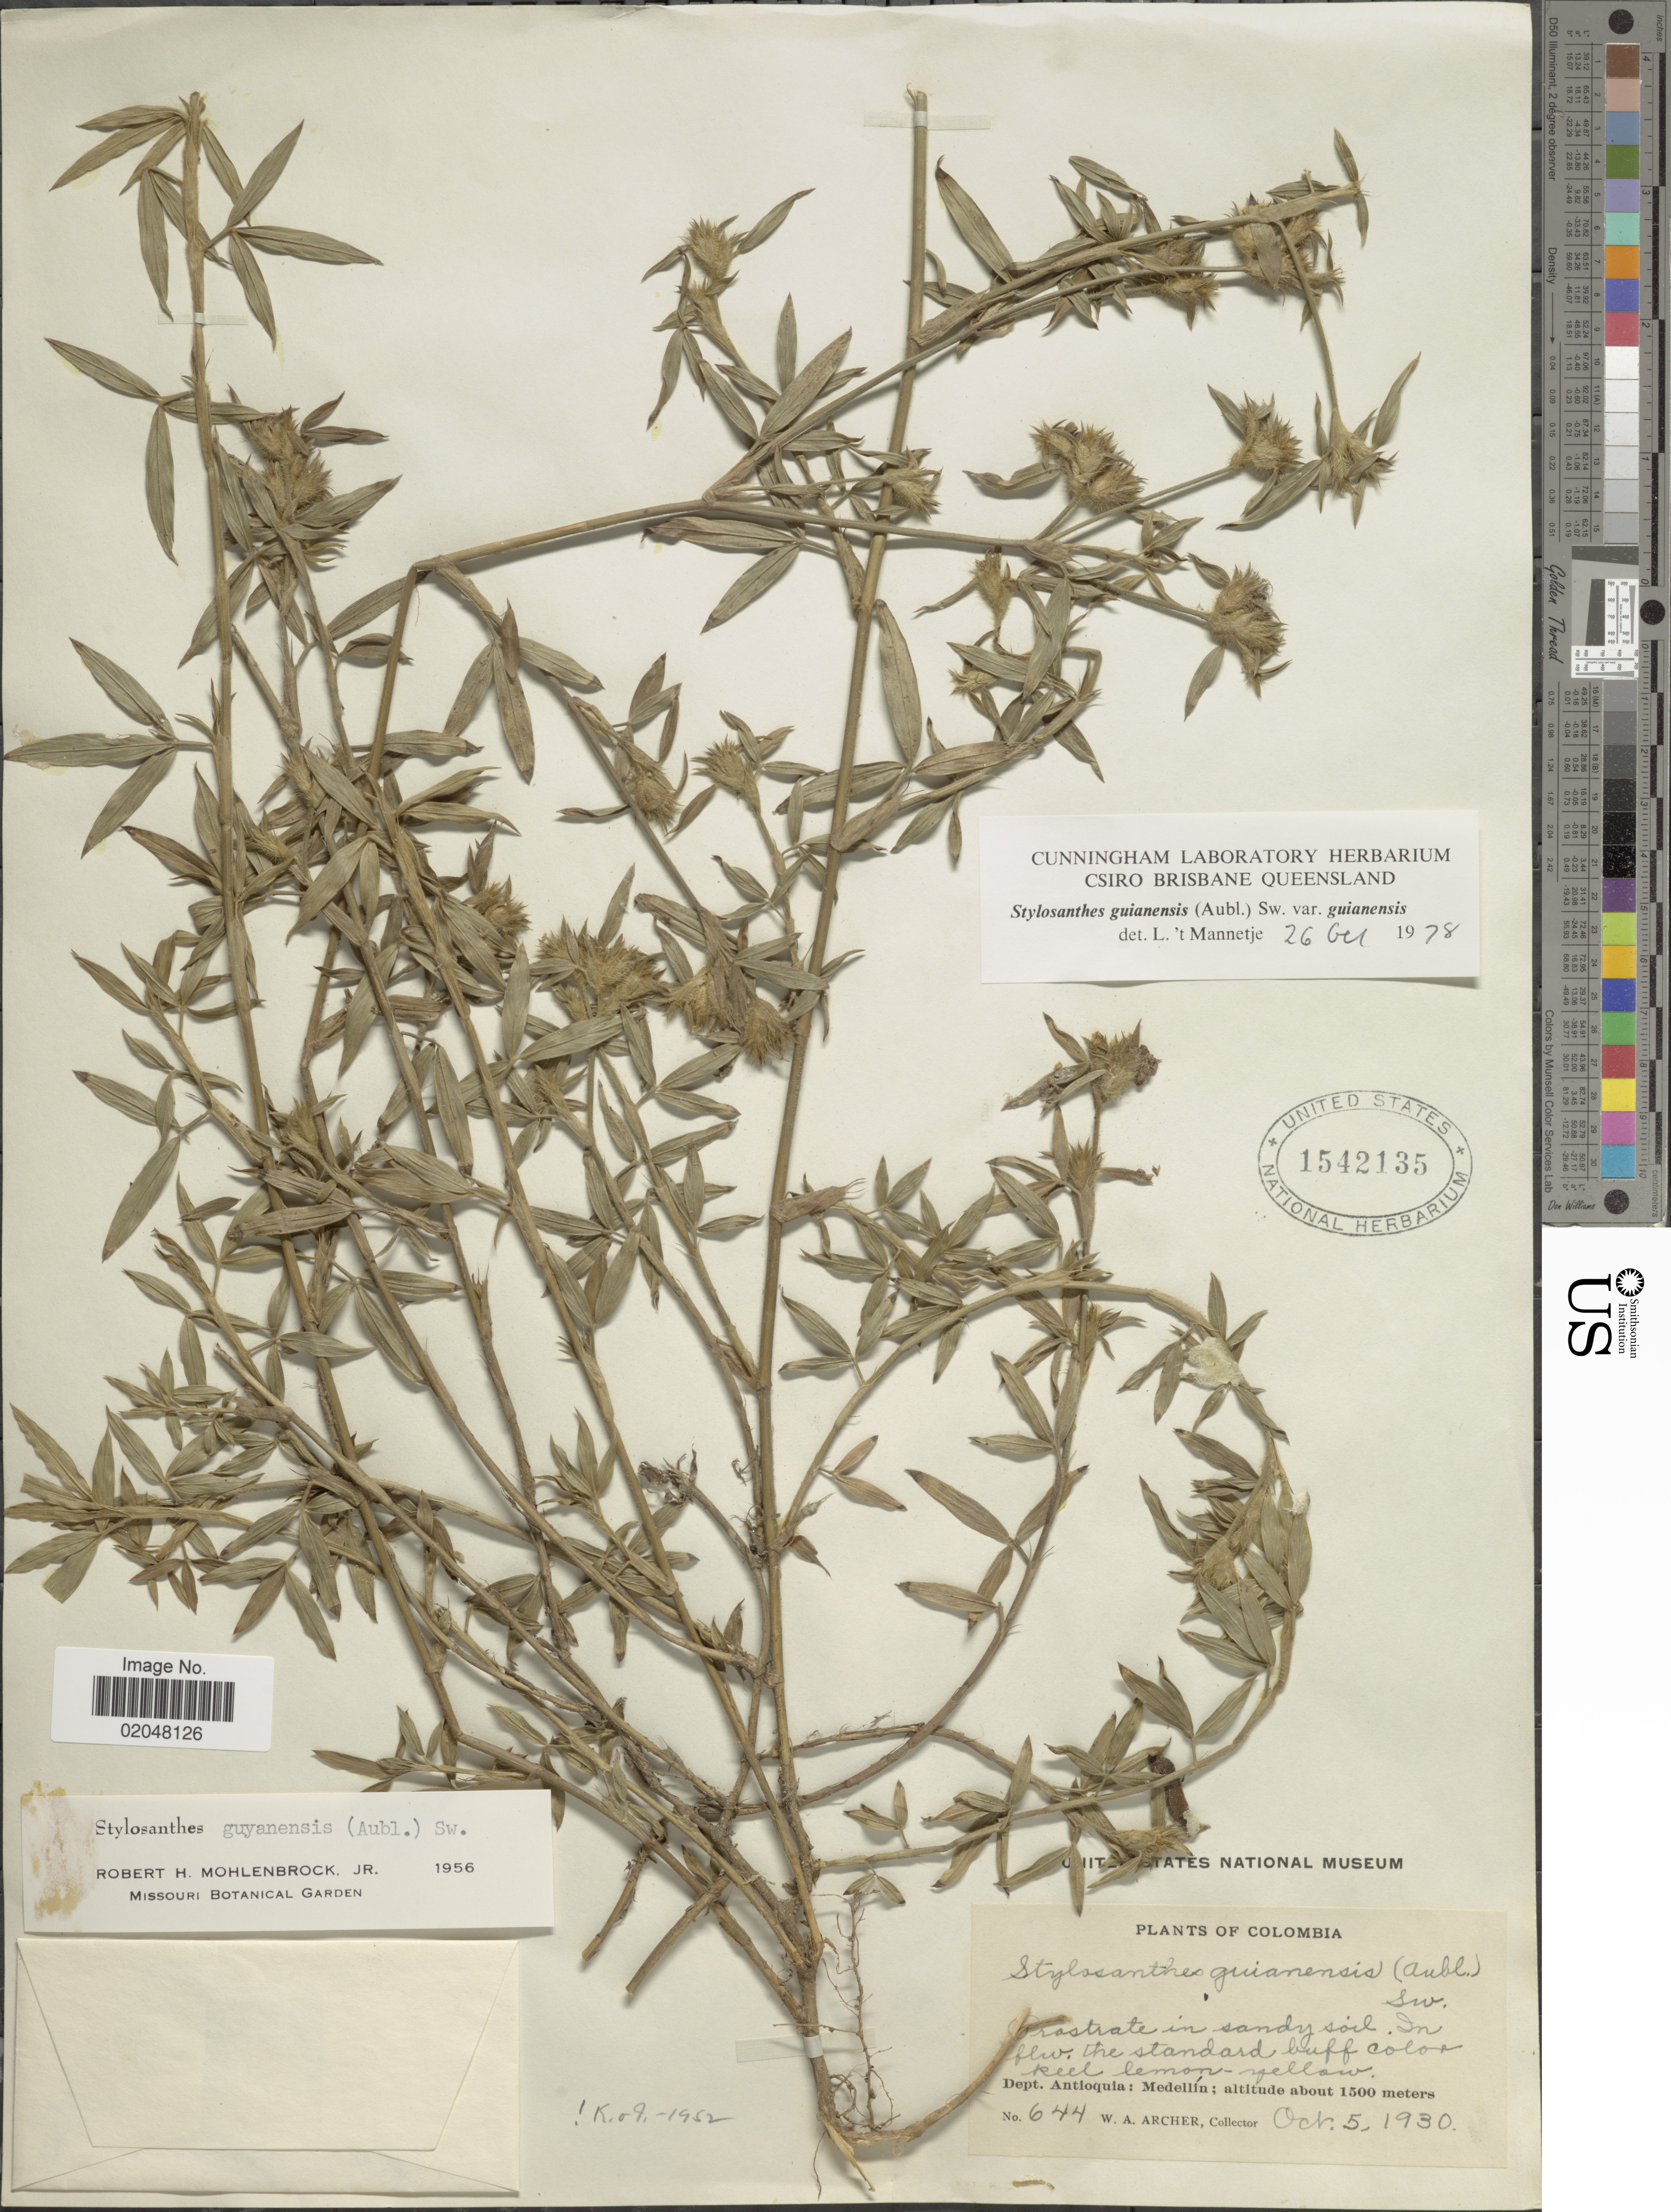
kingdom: Plantae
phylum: Tracheophyta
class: Magnoliopsida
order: Fabales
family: Fabaceae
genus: Stylosanthes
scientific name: Stylosanthes guianensis var. guianensis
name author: (Aubl.) Sw.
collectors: W. A. Archer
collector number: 644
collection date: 1930-10-05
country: Colombia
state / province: Antioquia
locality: Medellin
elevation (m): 1500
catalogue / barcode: US 1542135